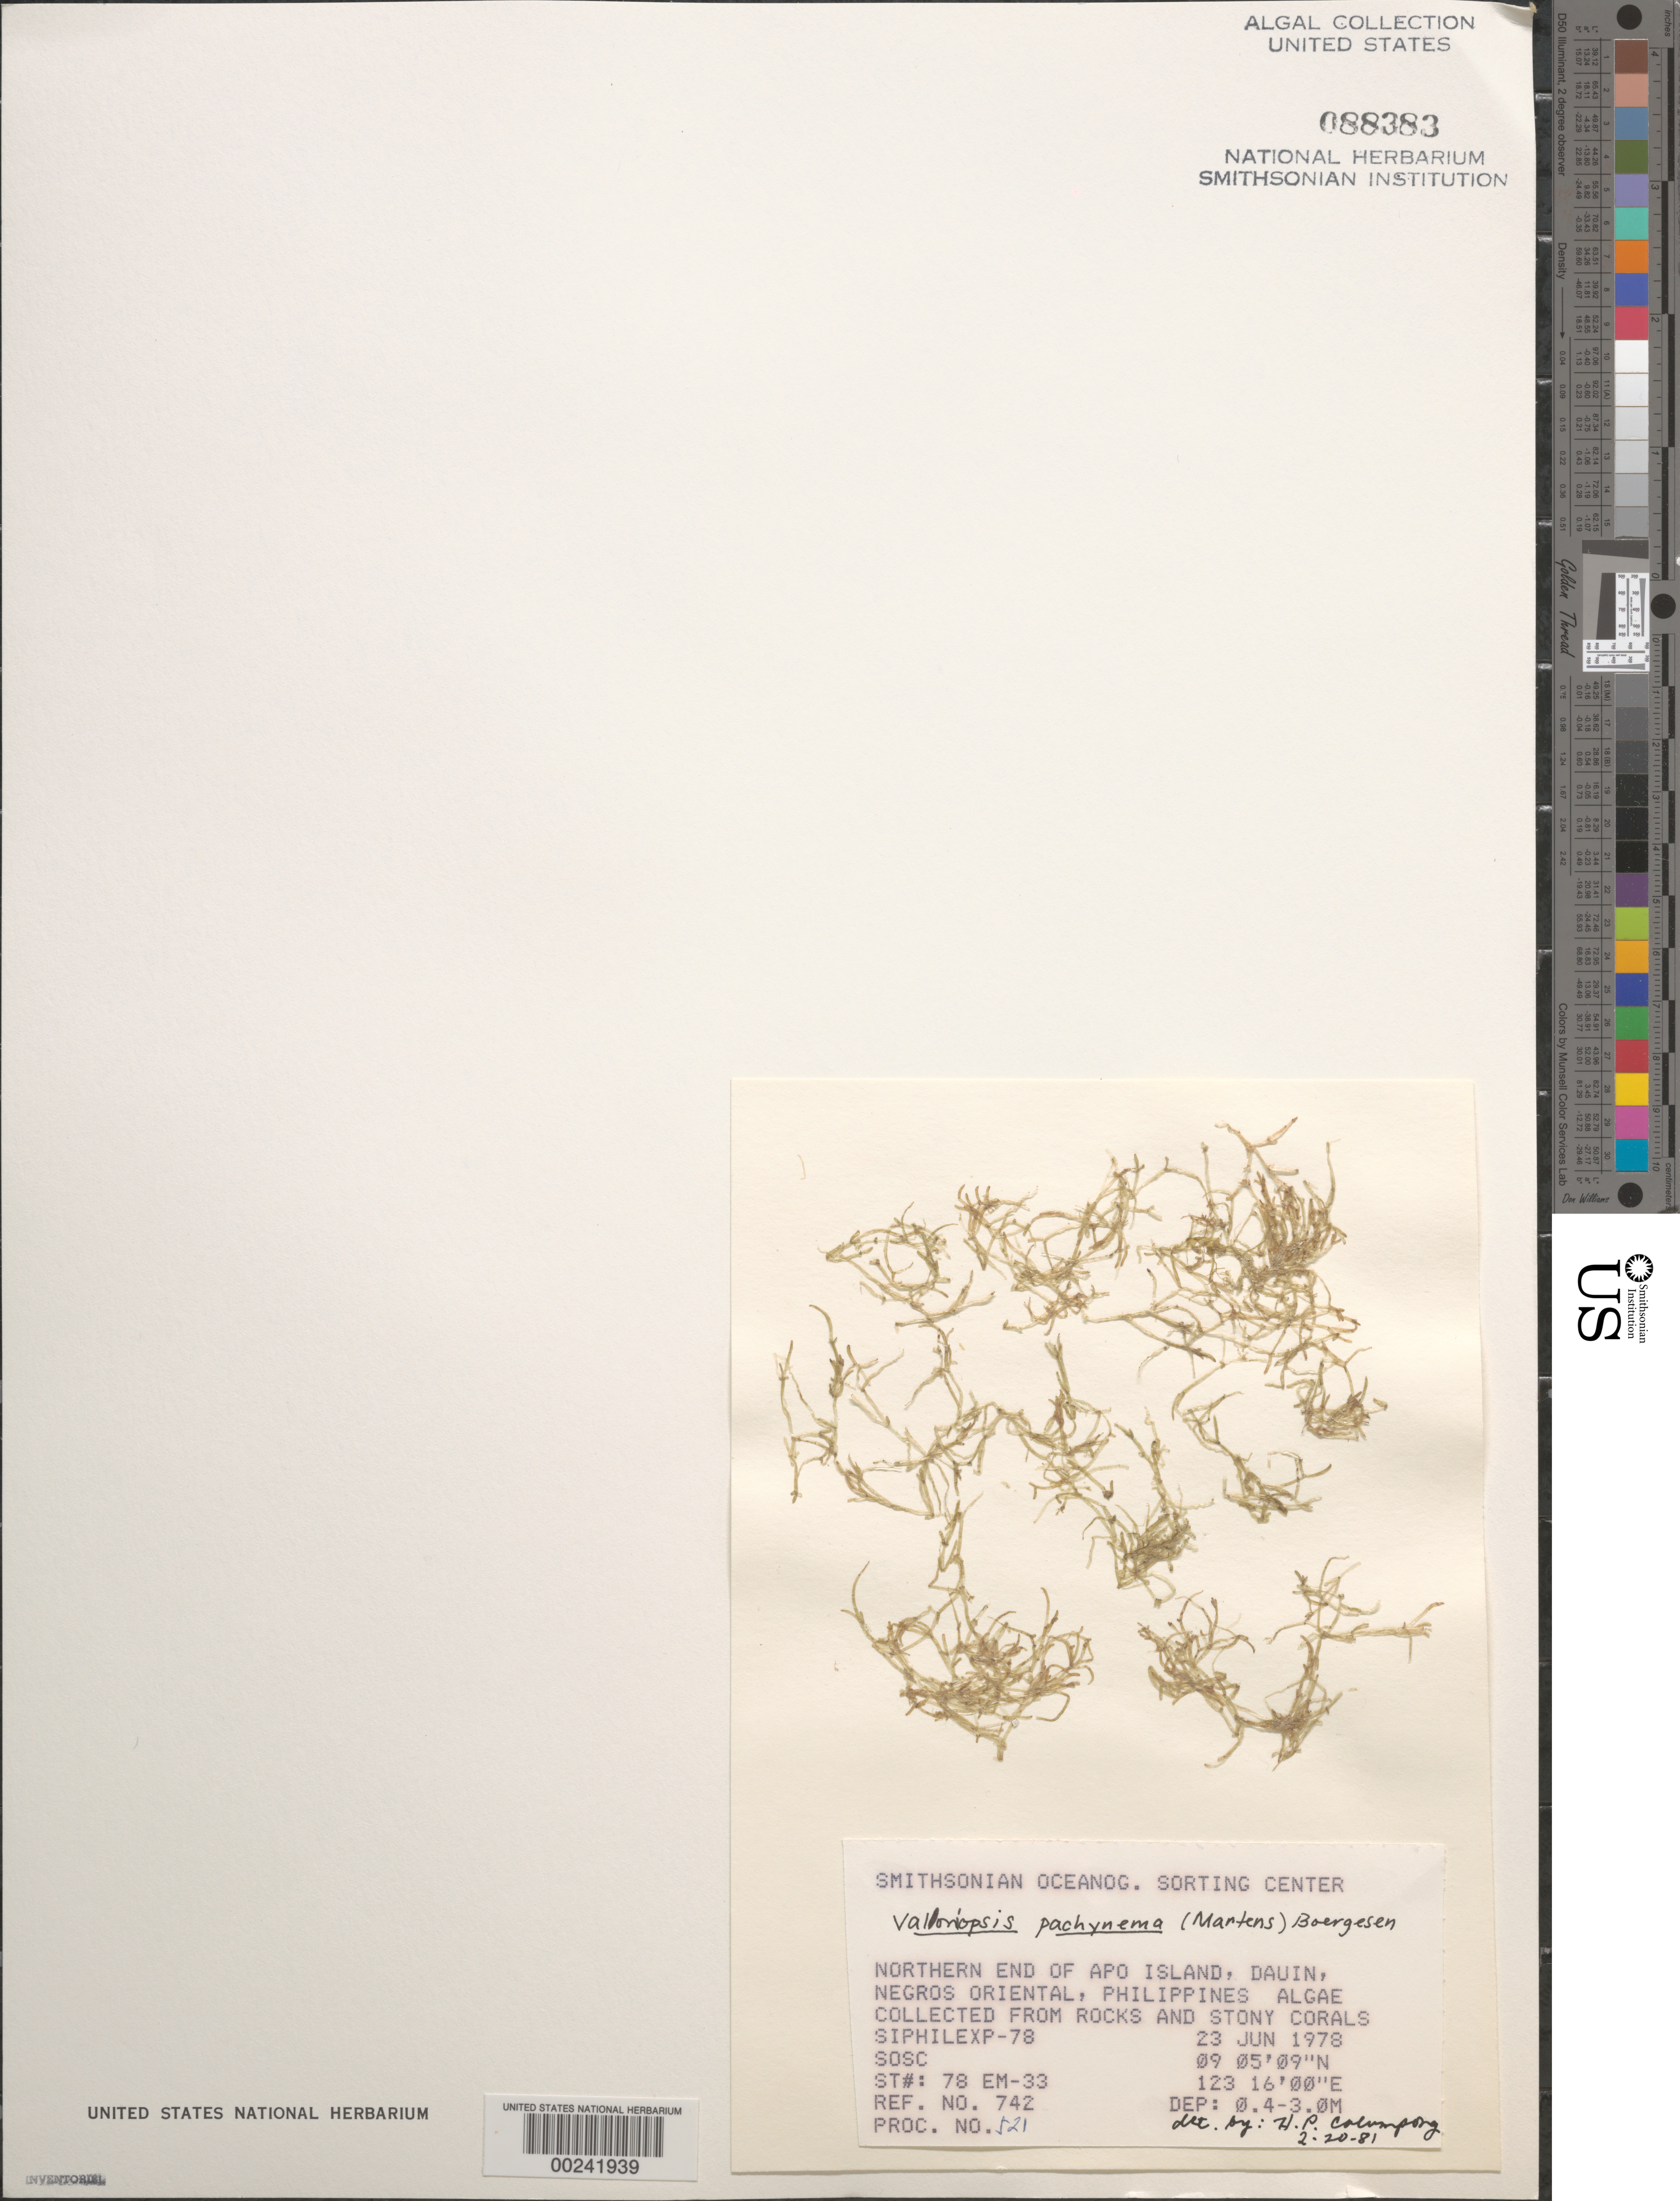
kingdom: Plantae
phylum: Chlorophyta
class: Ulvophyceae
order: Siphonocladales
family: Valoniaceae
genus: Valoniopsis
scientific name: Valoniopsis pachynema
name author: (G. Martens) Børgesen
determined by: Calumpong, H. P.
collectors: SOSC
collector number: Station 78 Em-33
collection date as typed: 23 Jun 1978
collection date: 1978-06-23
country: Philippines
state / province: Central Visayas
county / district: Negros Oriental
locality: Apo island, dauin, negros oriental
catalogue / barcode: US 88383